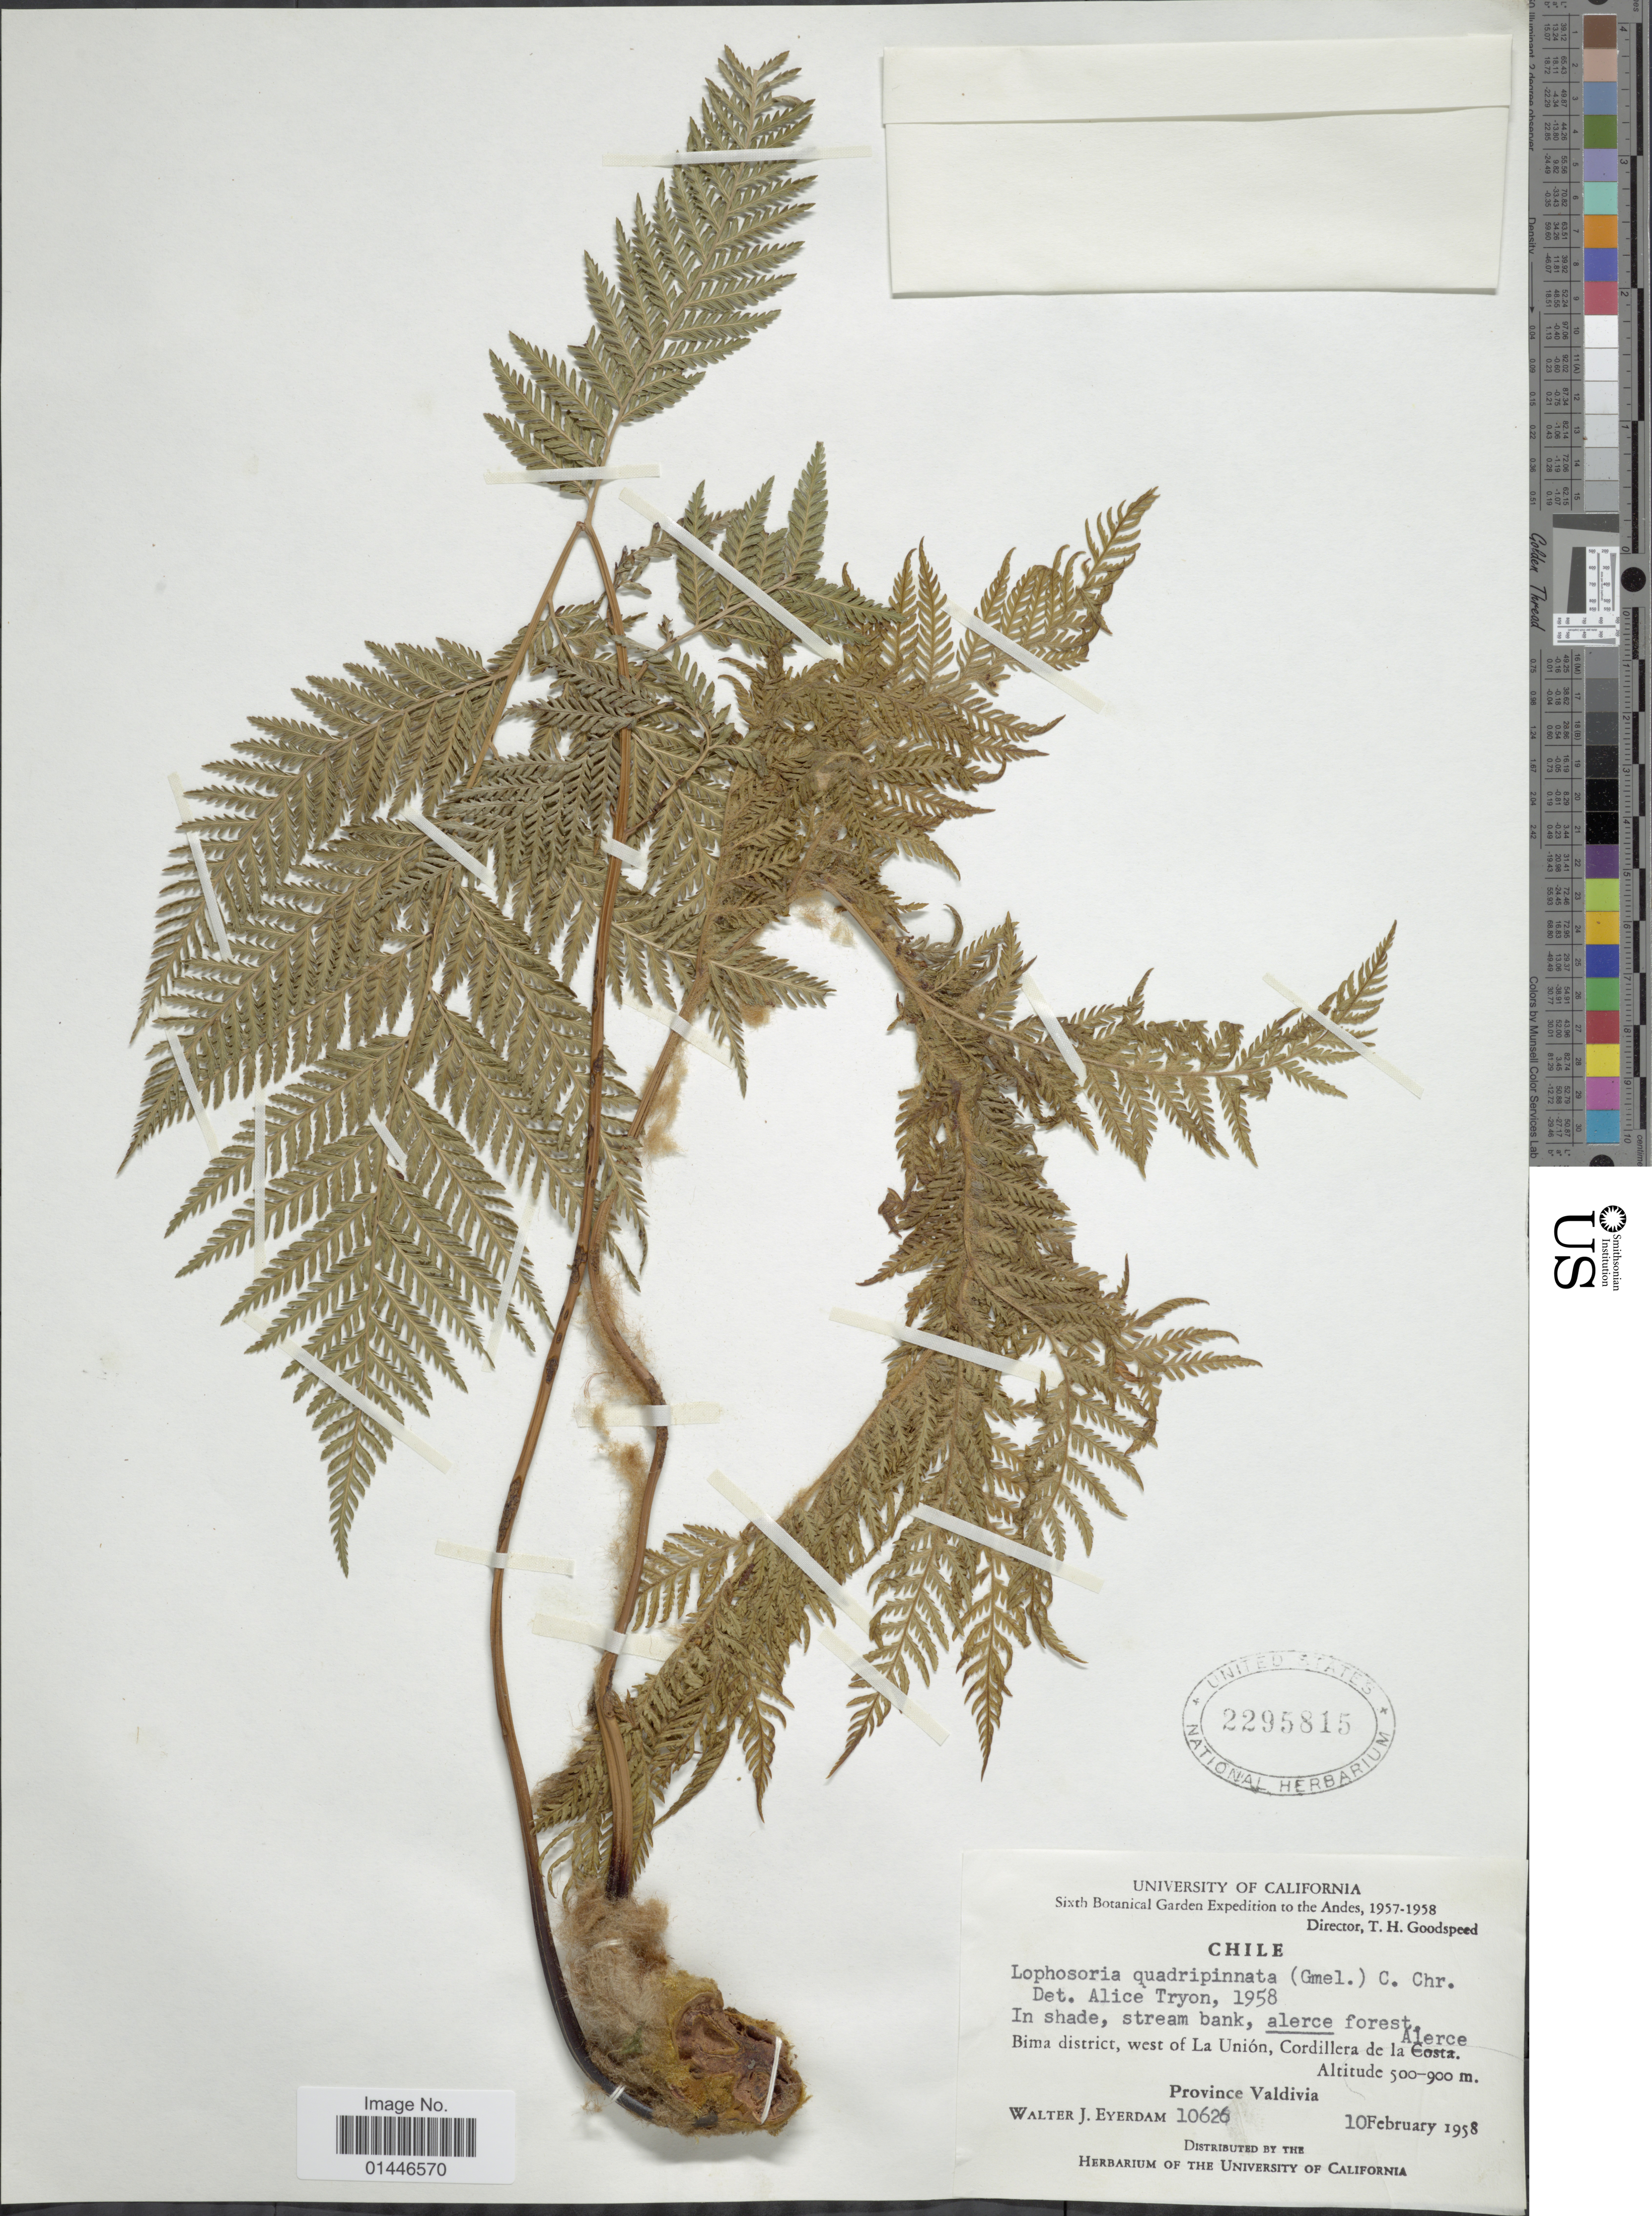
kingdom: Plantae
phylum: Tracheophyta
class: Polypodiopsida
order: Cyatheales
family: Dicksoniaceae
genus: Lophosoria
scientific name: Lophosoria quadripinnata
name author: (J.F. Gmel.) C. Chr.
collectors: W. J. Eyerdam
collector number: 10626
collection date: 1958-02-10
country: Chile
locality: Bima district, west of La Union, Cordillera de la Alerce, Province Valdivia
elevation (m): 500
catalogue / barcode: US 2295815